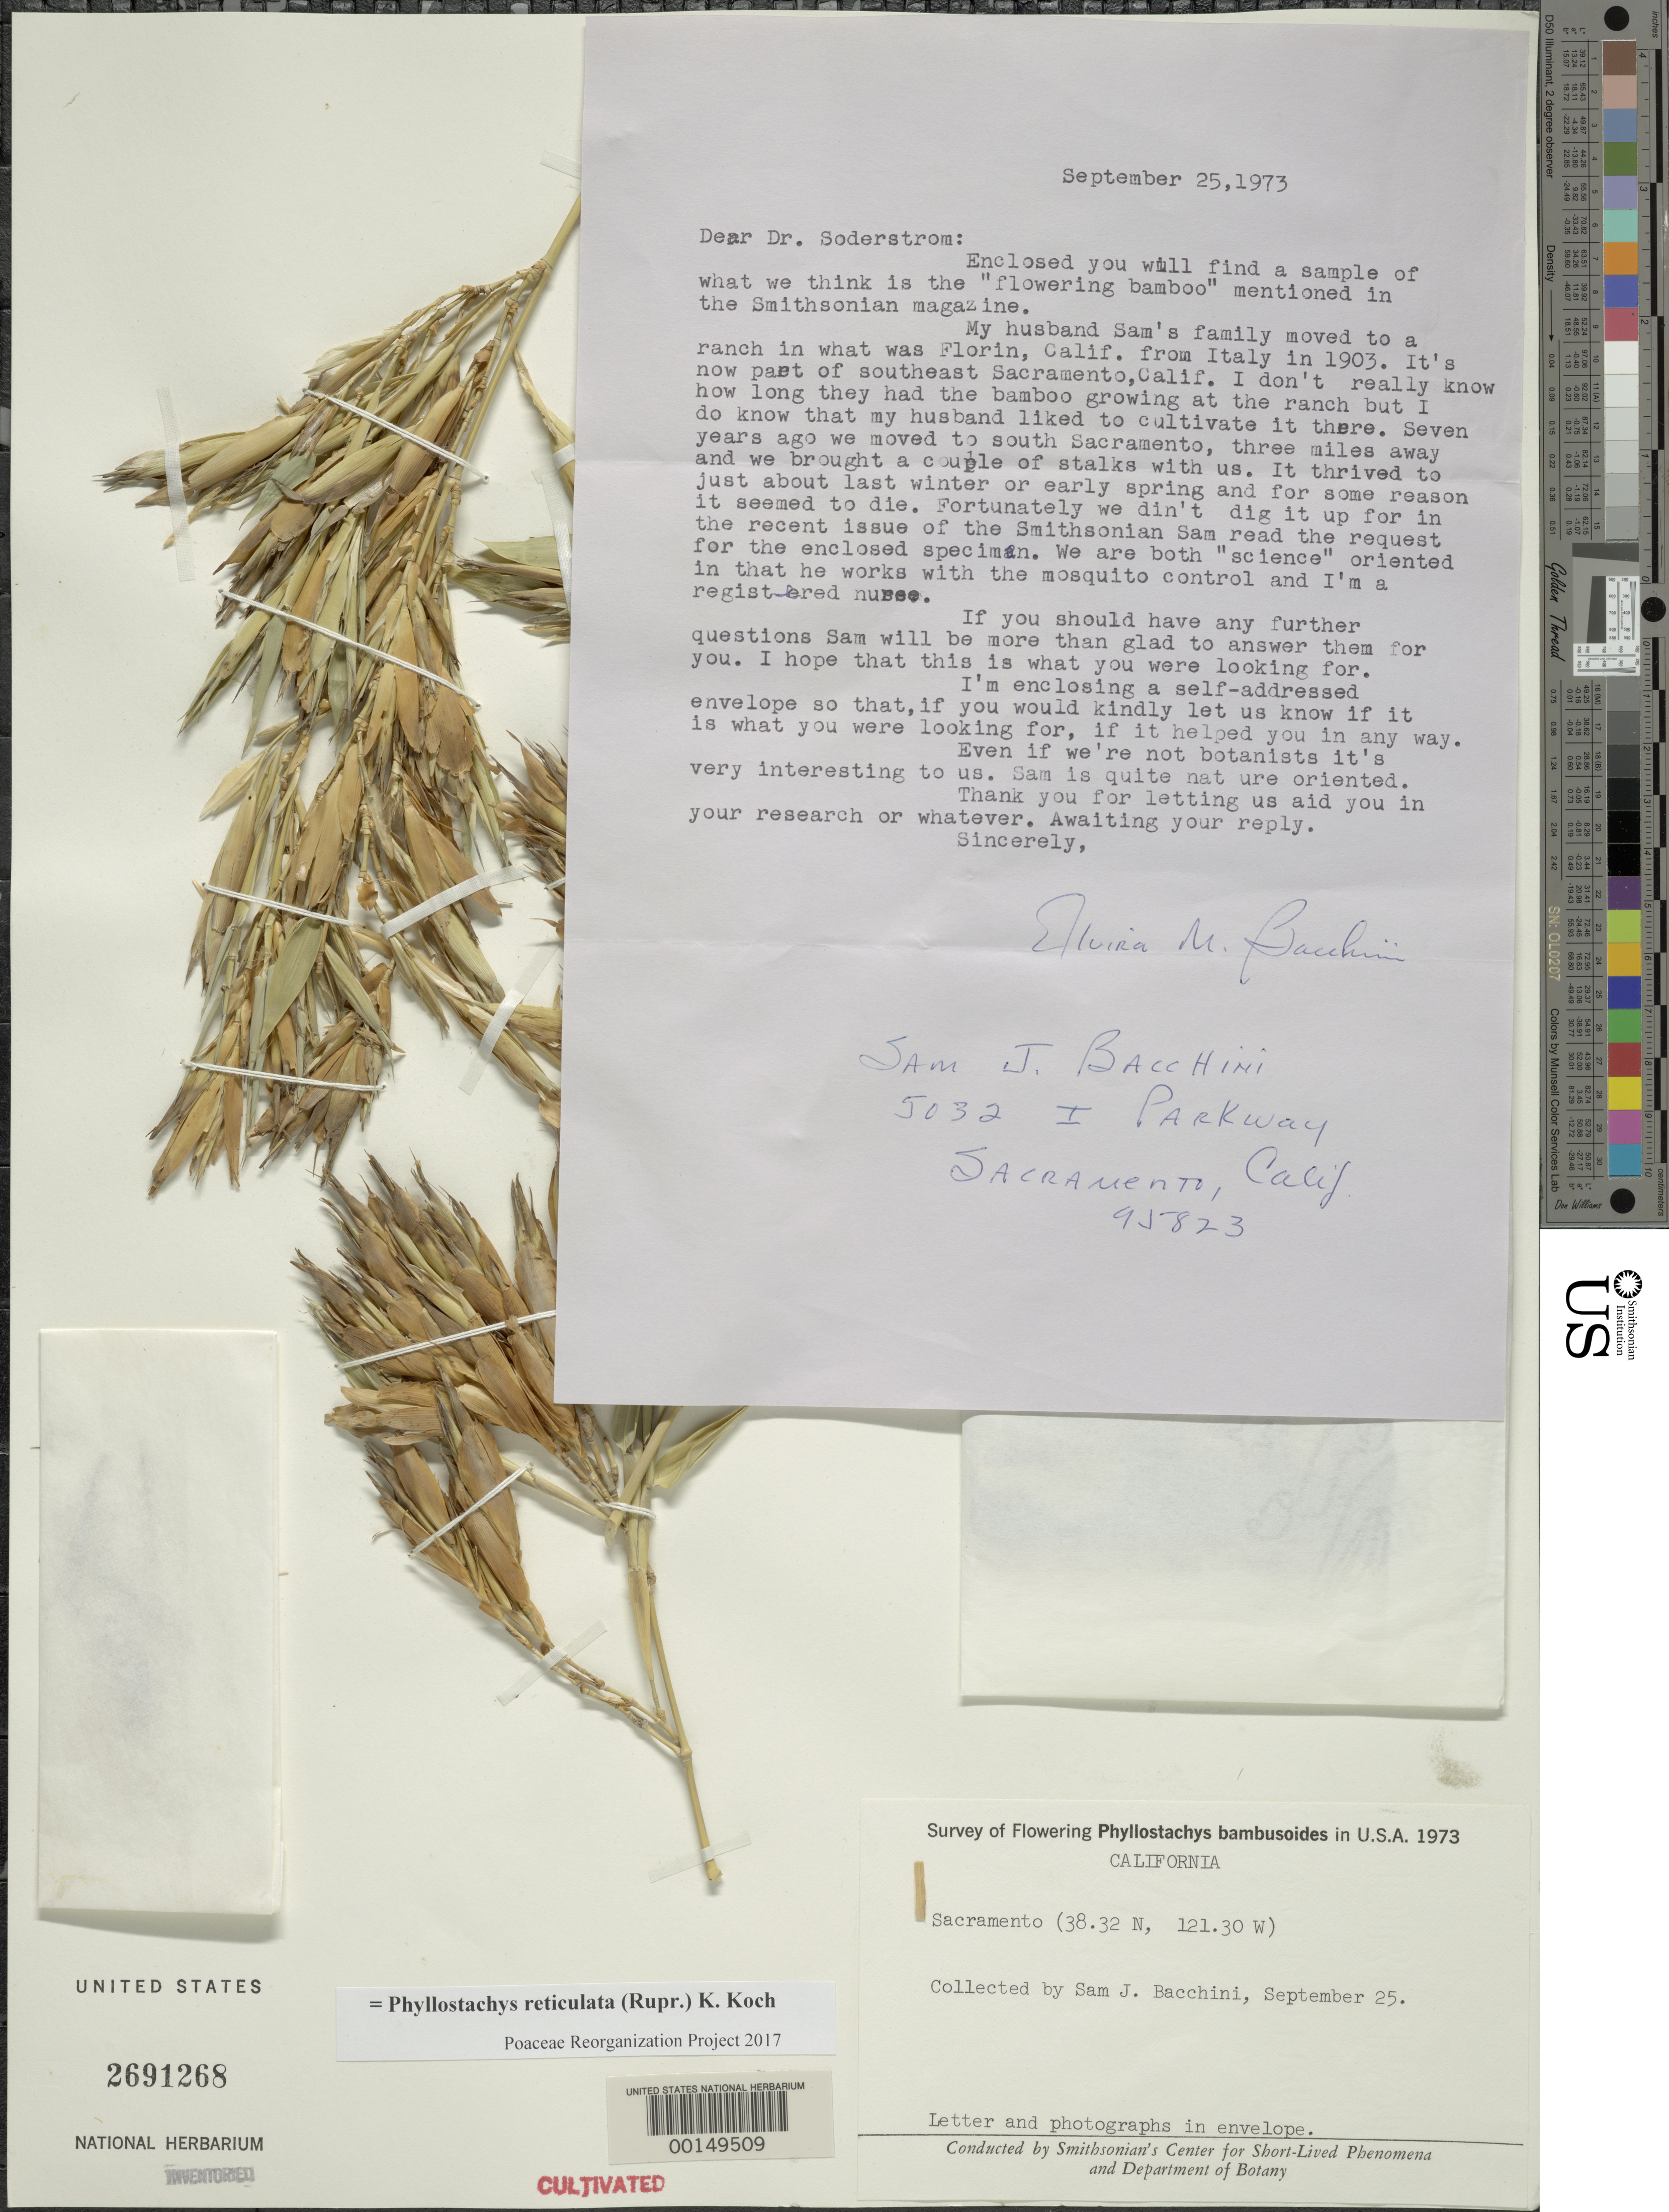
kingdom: Plantae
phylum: Tracheophyta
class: Liliopsida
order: Poales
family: Poaceae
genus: Phyllostachys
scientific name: Phyllostachys reticulata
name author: (Rupr.) K. Koch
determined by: Poaceae Reorganization Project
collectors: S. Bacchini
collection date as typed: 25 Sep 1973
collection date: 1973-09-25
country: United States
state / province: California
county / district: Sacramento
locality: Sacramento, lat. 38.32n: long. 121.30w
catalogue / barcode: US 2691268